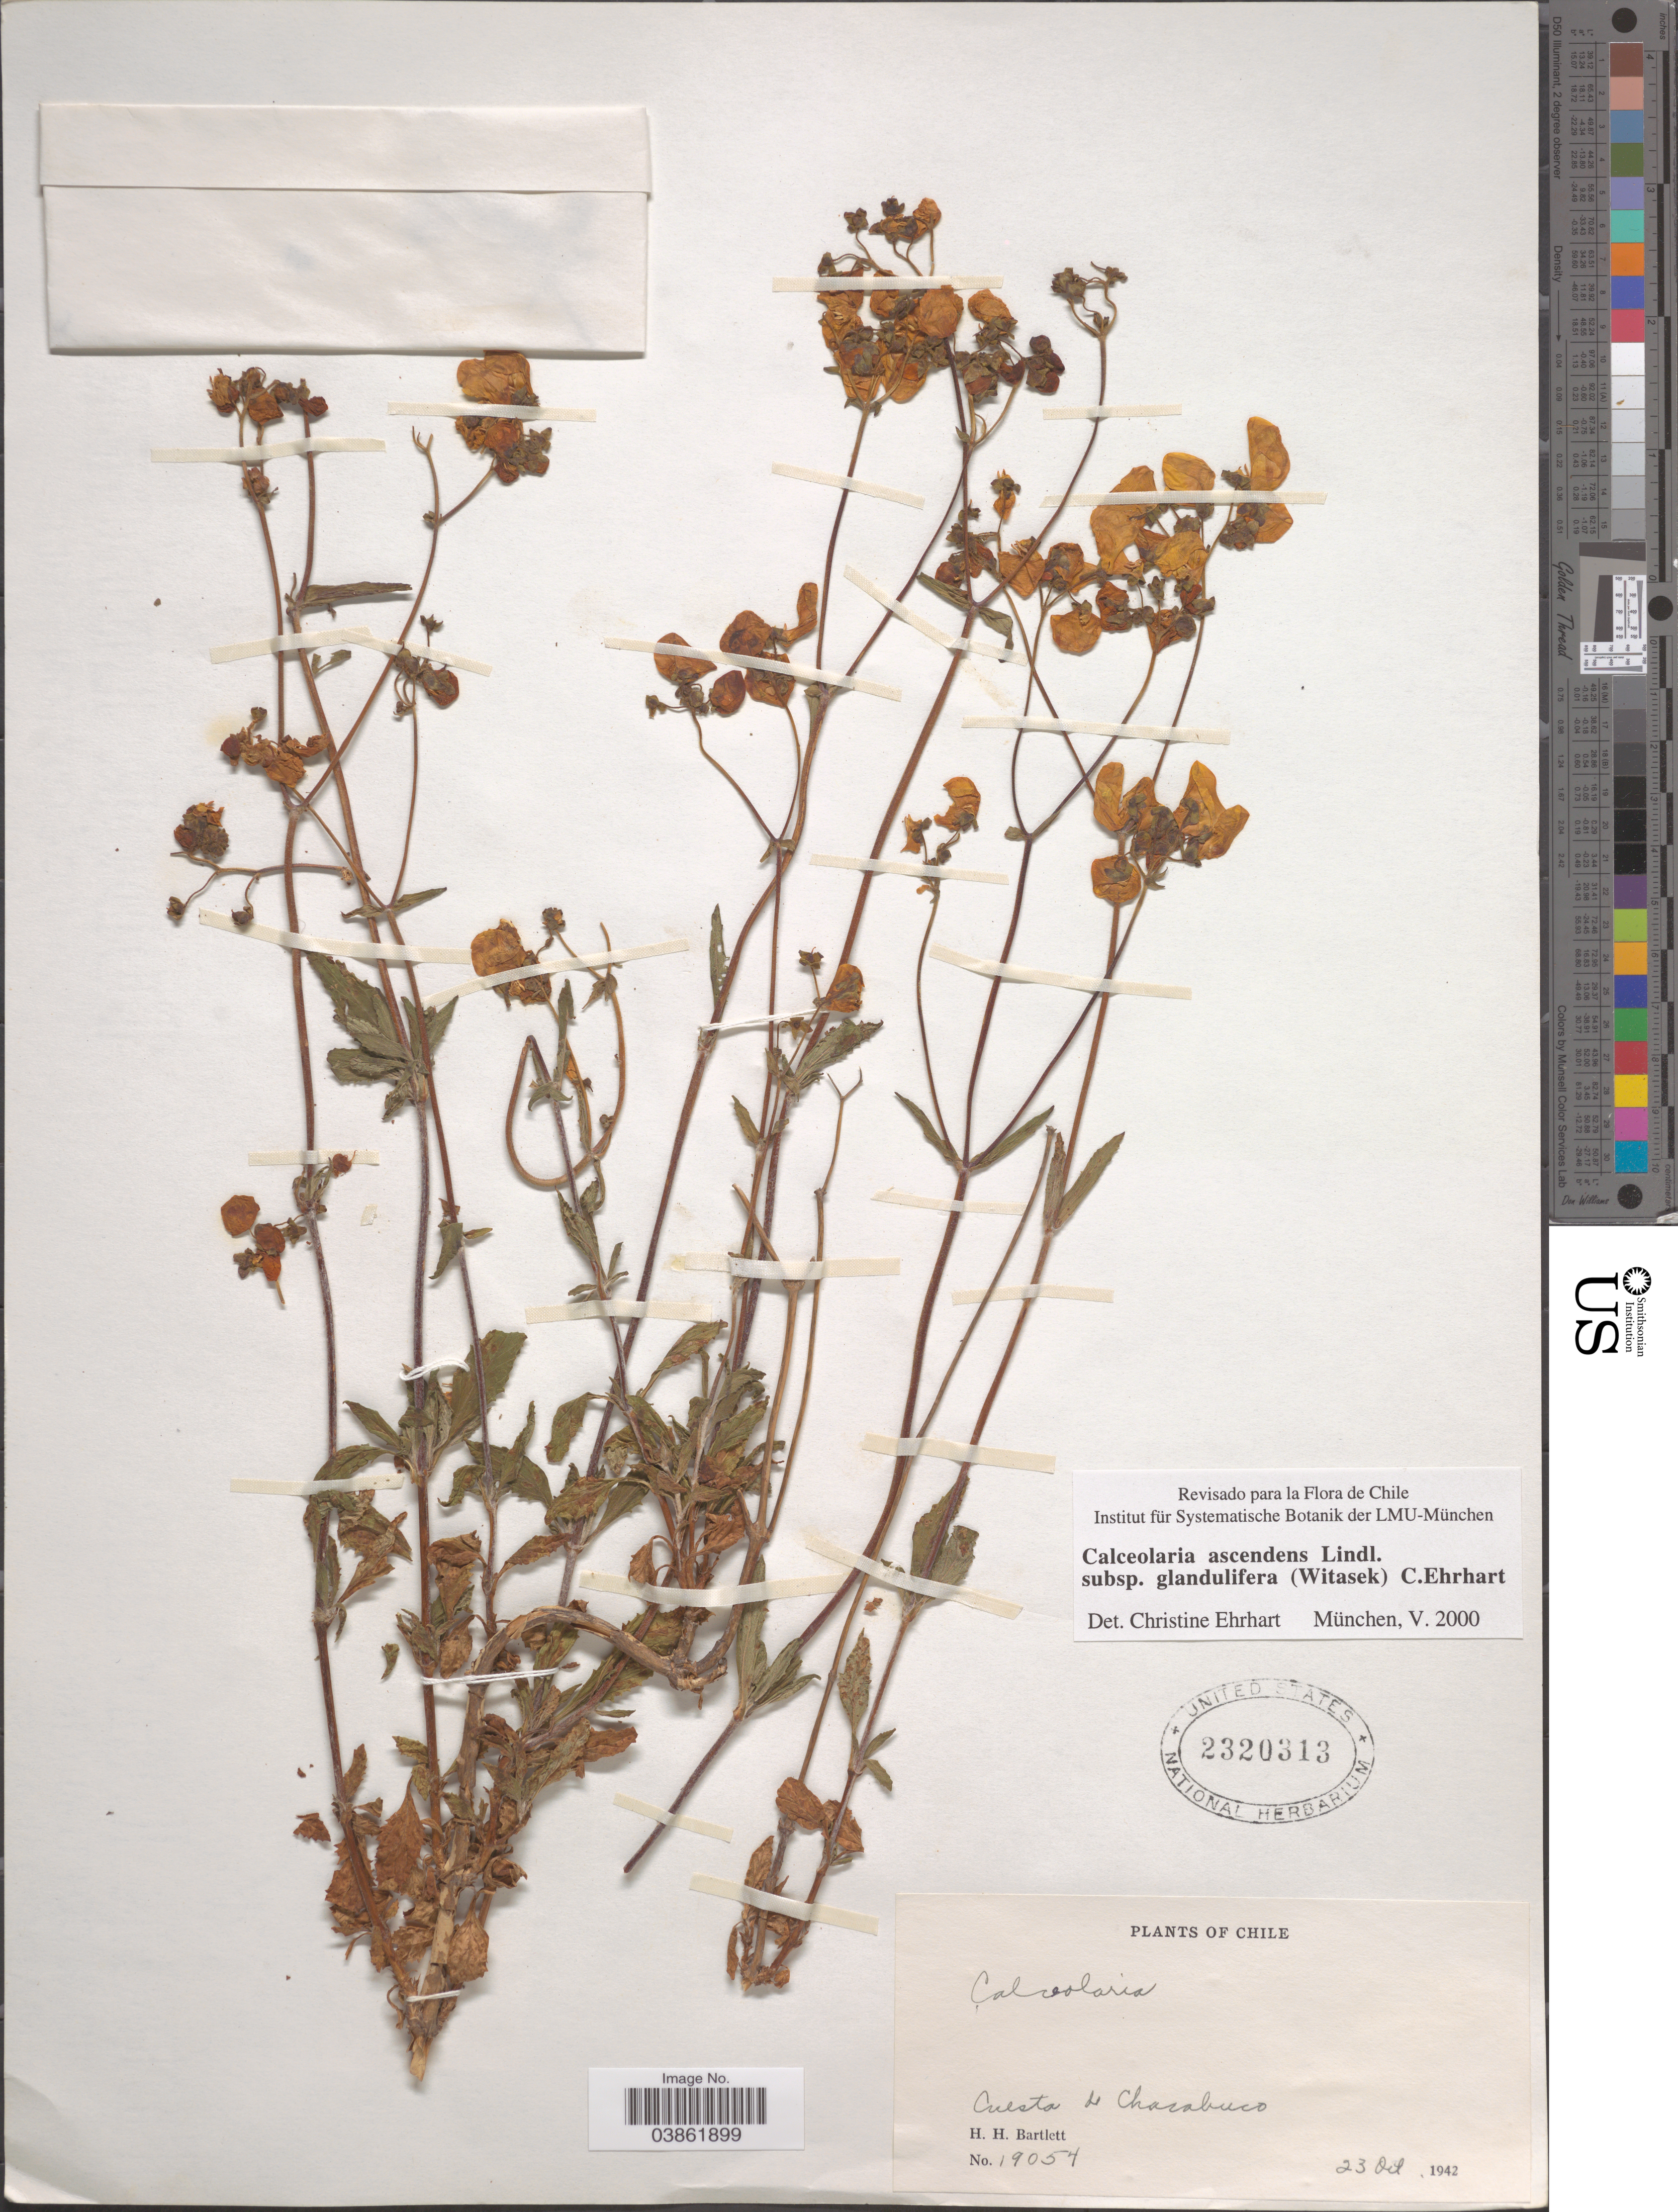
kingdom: Plantae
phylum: Tracheophyta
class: Magnoliopsida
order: Lamiales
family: Calceolariaceae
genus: Calceolaria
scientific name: Calceolaria ascendens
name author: Lindl.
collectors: H. H. Bartlett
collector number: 19054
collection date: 1942-10-23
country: Chile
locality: Cuesta Chacabuco.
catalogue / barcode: US 2320313